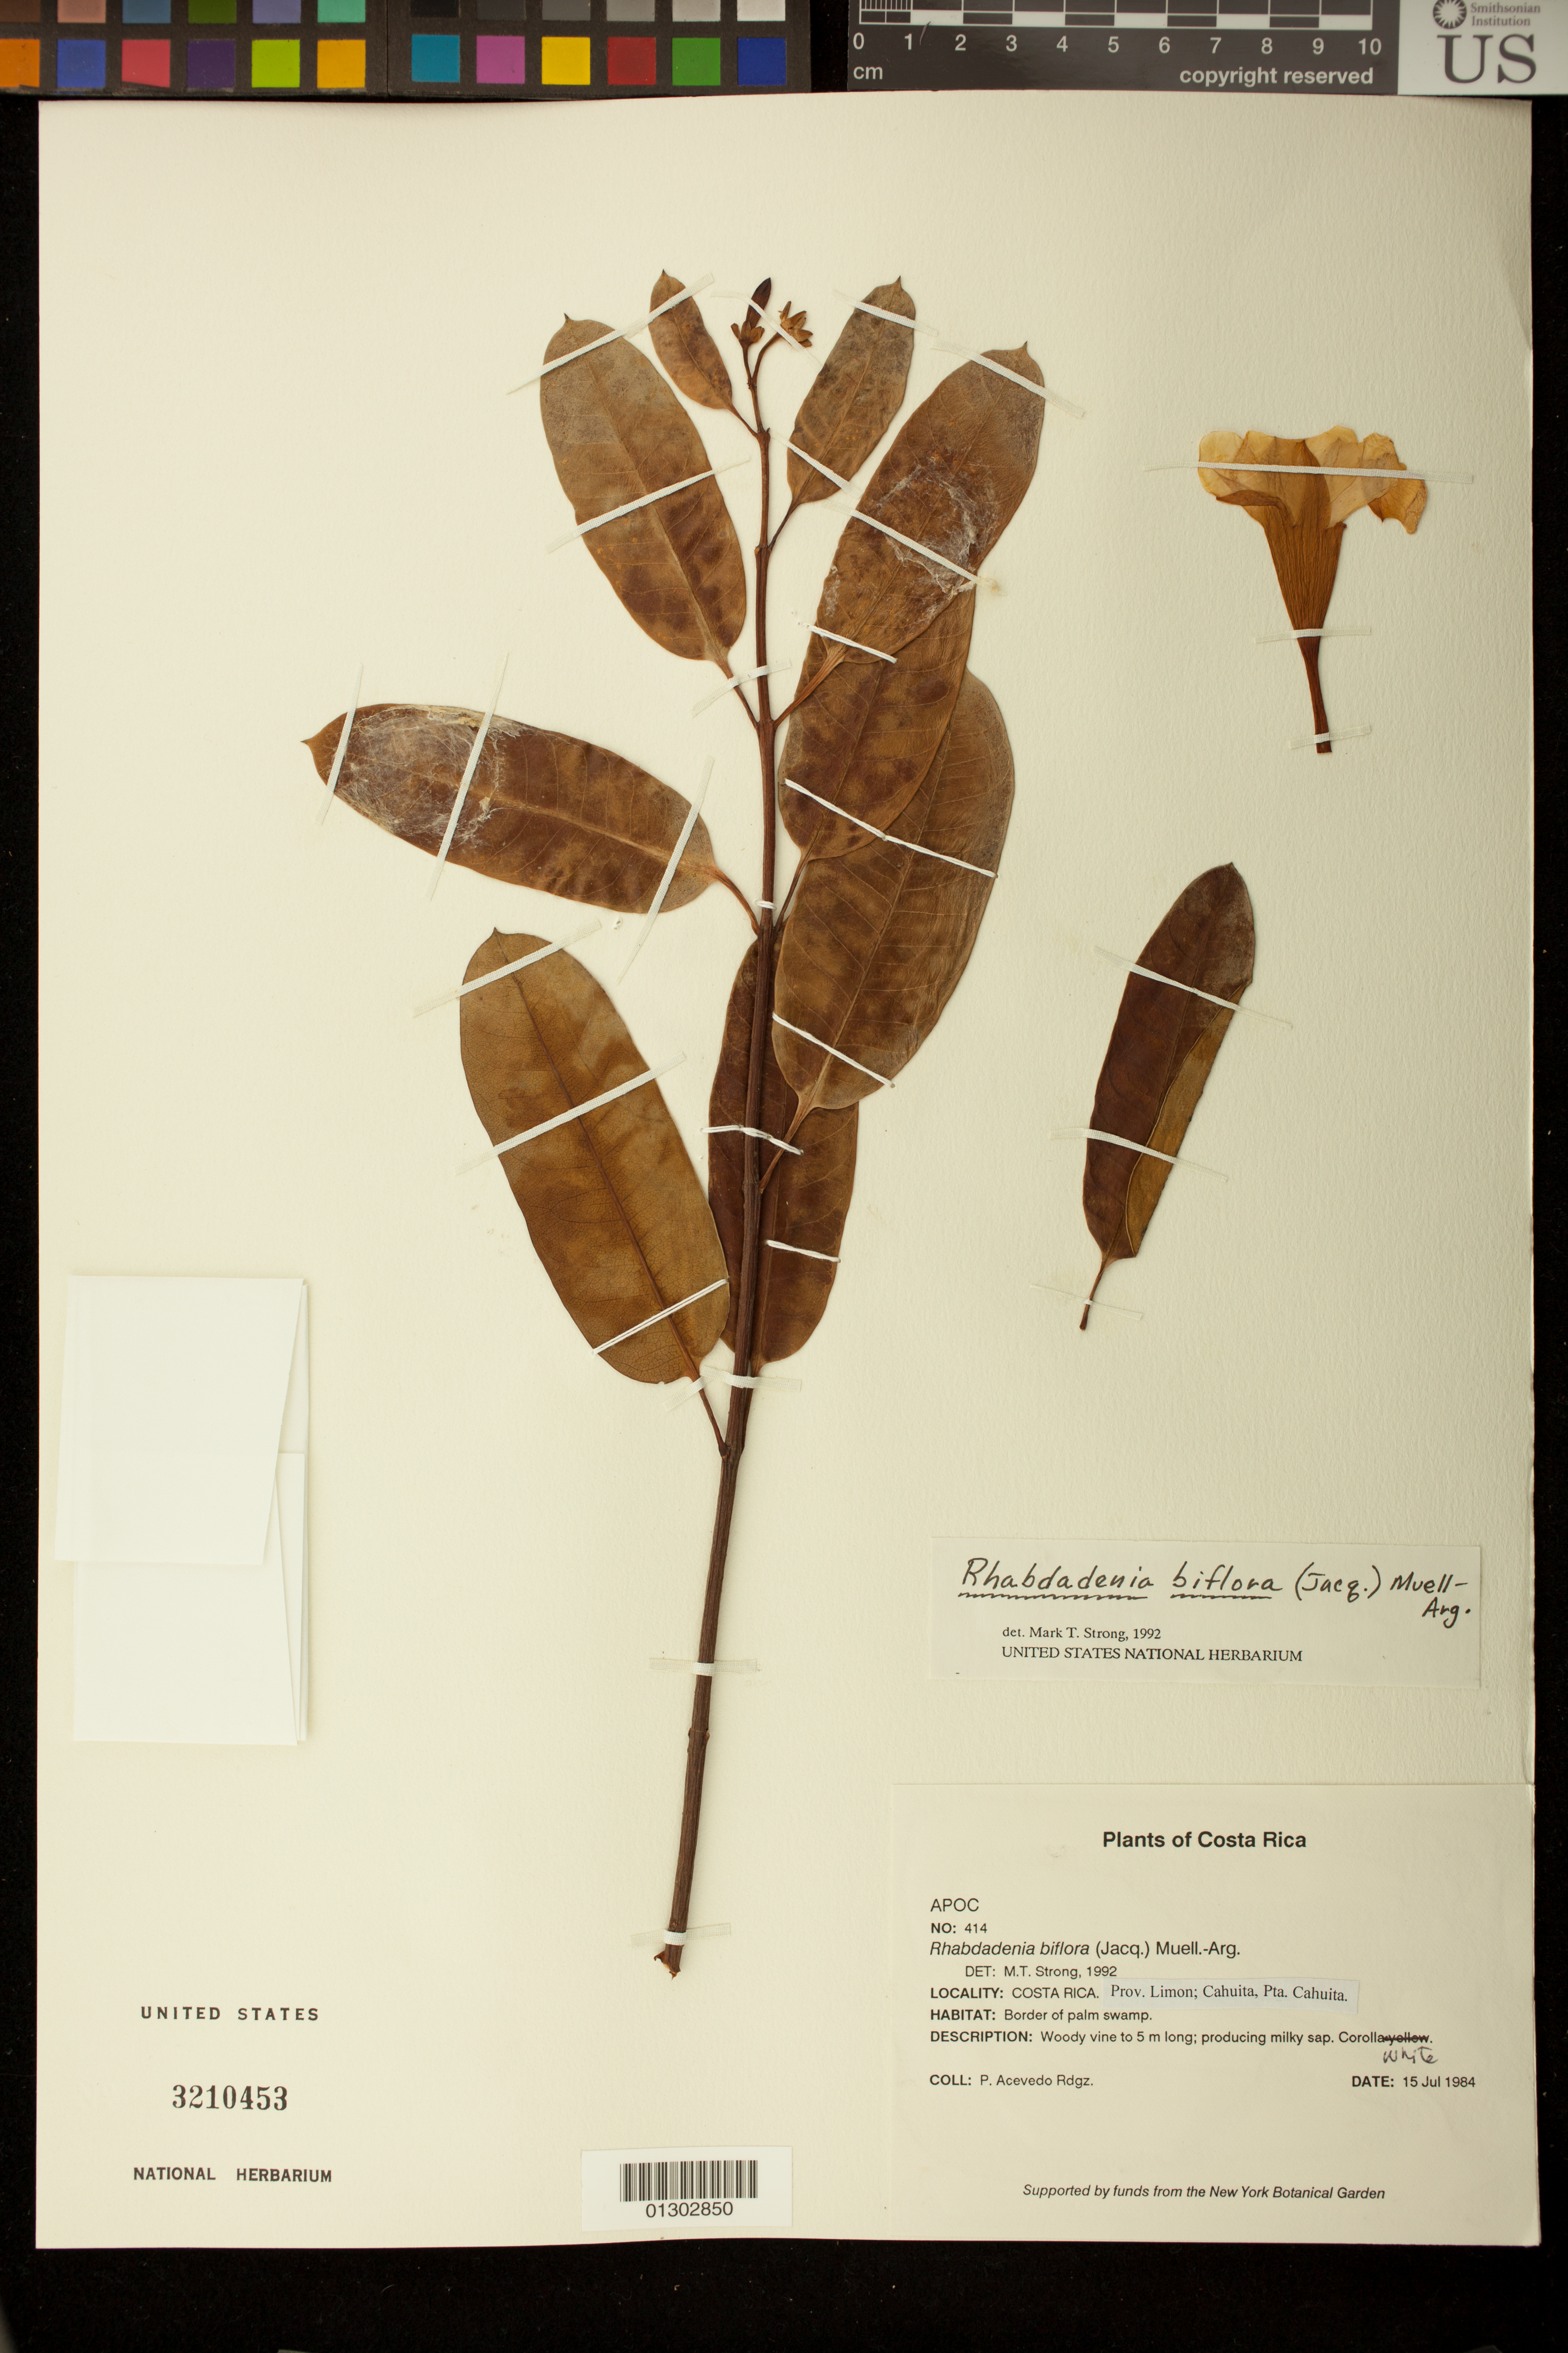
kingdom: Plantae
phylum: Tracheophyta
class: Magnoliopsida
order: Gentianales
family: Apocynaceae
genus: Rhabdadenia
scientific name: Rhabdadenia biflora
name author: (Jacq.) Müll. Arg.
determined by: Strong, M. T., (US), Smithsonian Institution - National Museum of Natural History (UNITED STATES)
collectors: P. Acevedo-Rodr.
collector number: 414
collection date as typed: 15 Jul 1984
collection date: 1984-07-15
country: Costa Rica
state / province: Limon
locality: Prov. Limon; Cahuita, Pta. Cahuita.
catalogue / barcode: US 3210453